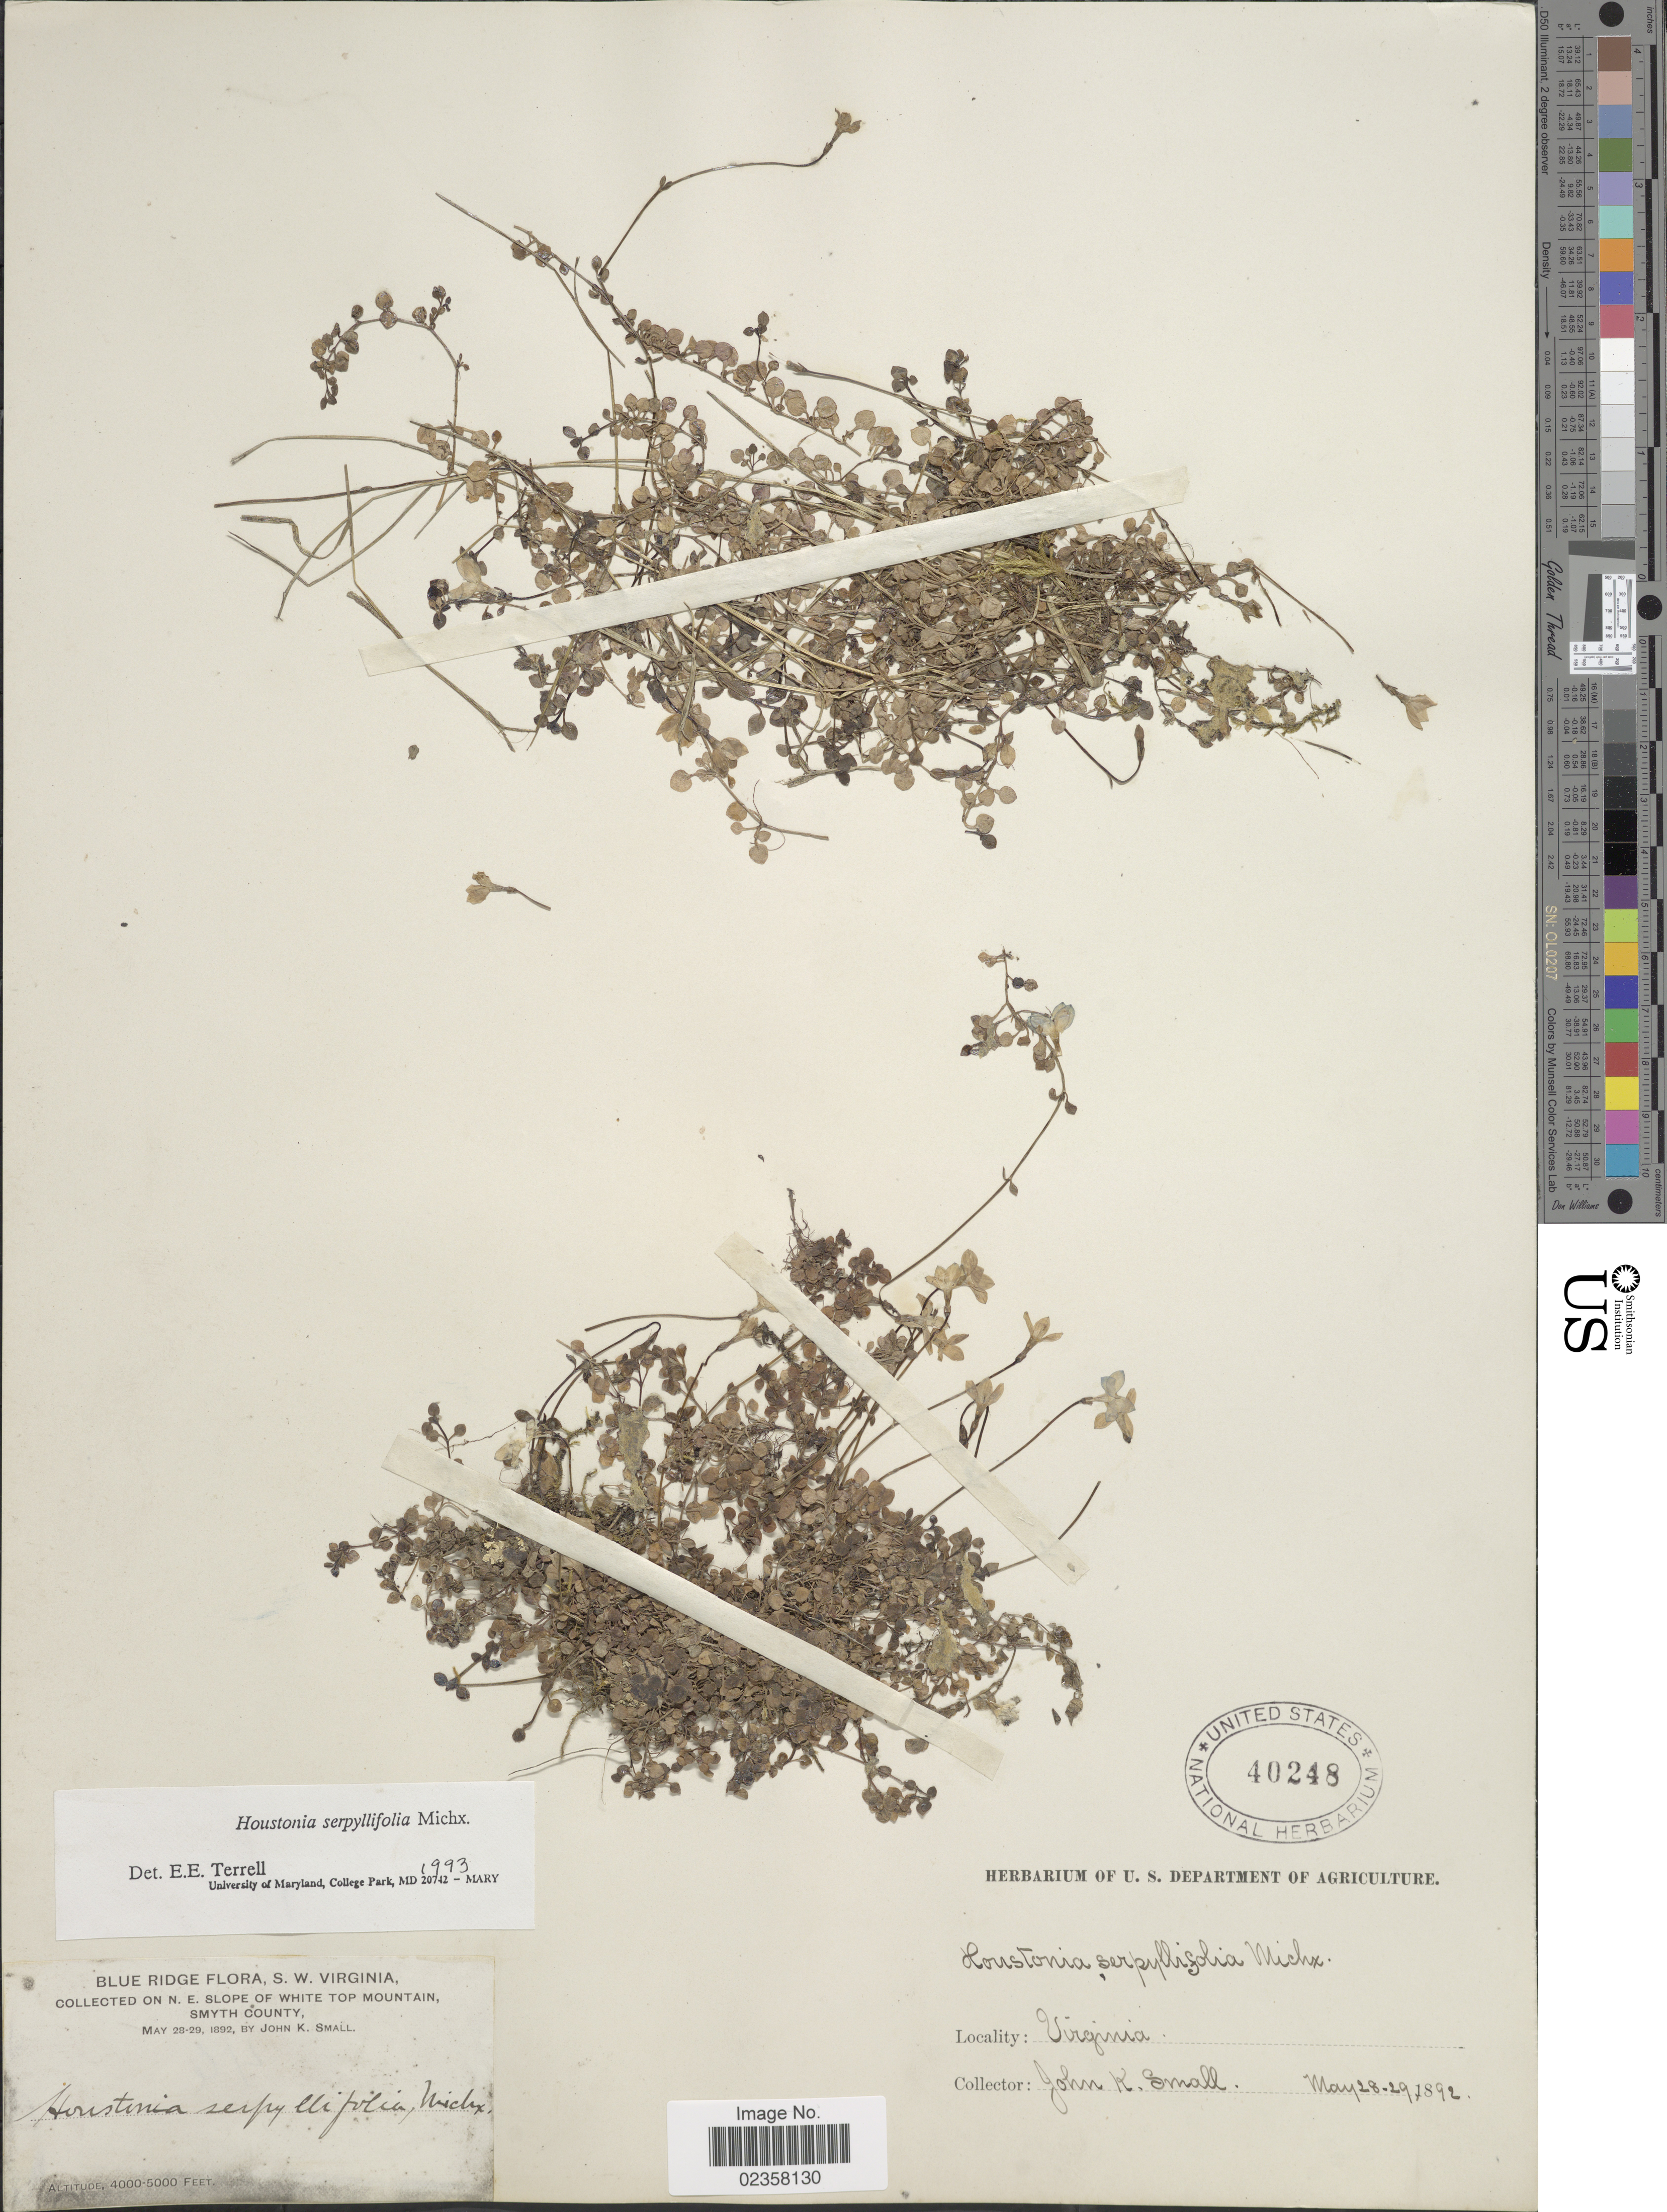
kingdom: Plantae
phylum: Tracheophyta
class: Magnoliopsida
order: Gentianales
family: Rubiaceae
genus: Houstonia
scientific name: Houstonia serpyllifolia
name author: Michx.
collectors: J. K. Small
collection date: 1892-05-28/1892-05-29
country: United States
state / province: Virginia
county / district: Smyth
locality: Blue Ridge, S.W. Virginia, on N.E. slope of White Top Mountain, Smyth County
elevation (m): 1219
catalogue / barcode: US 40248